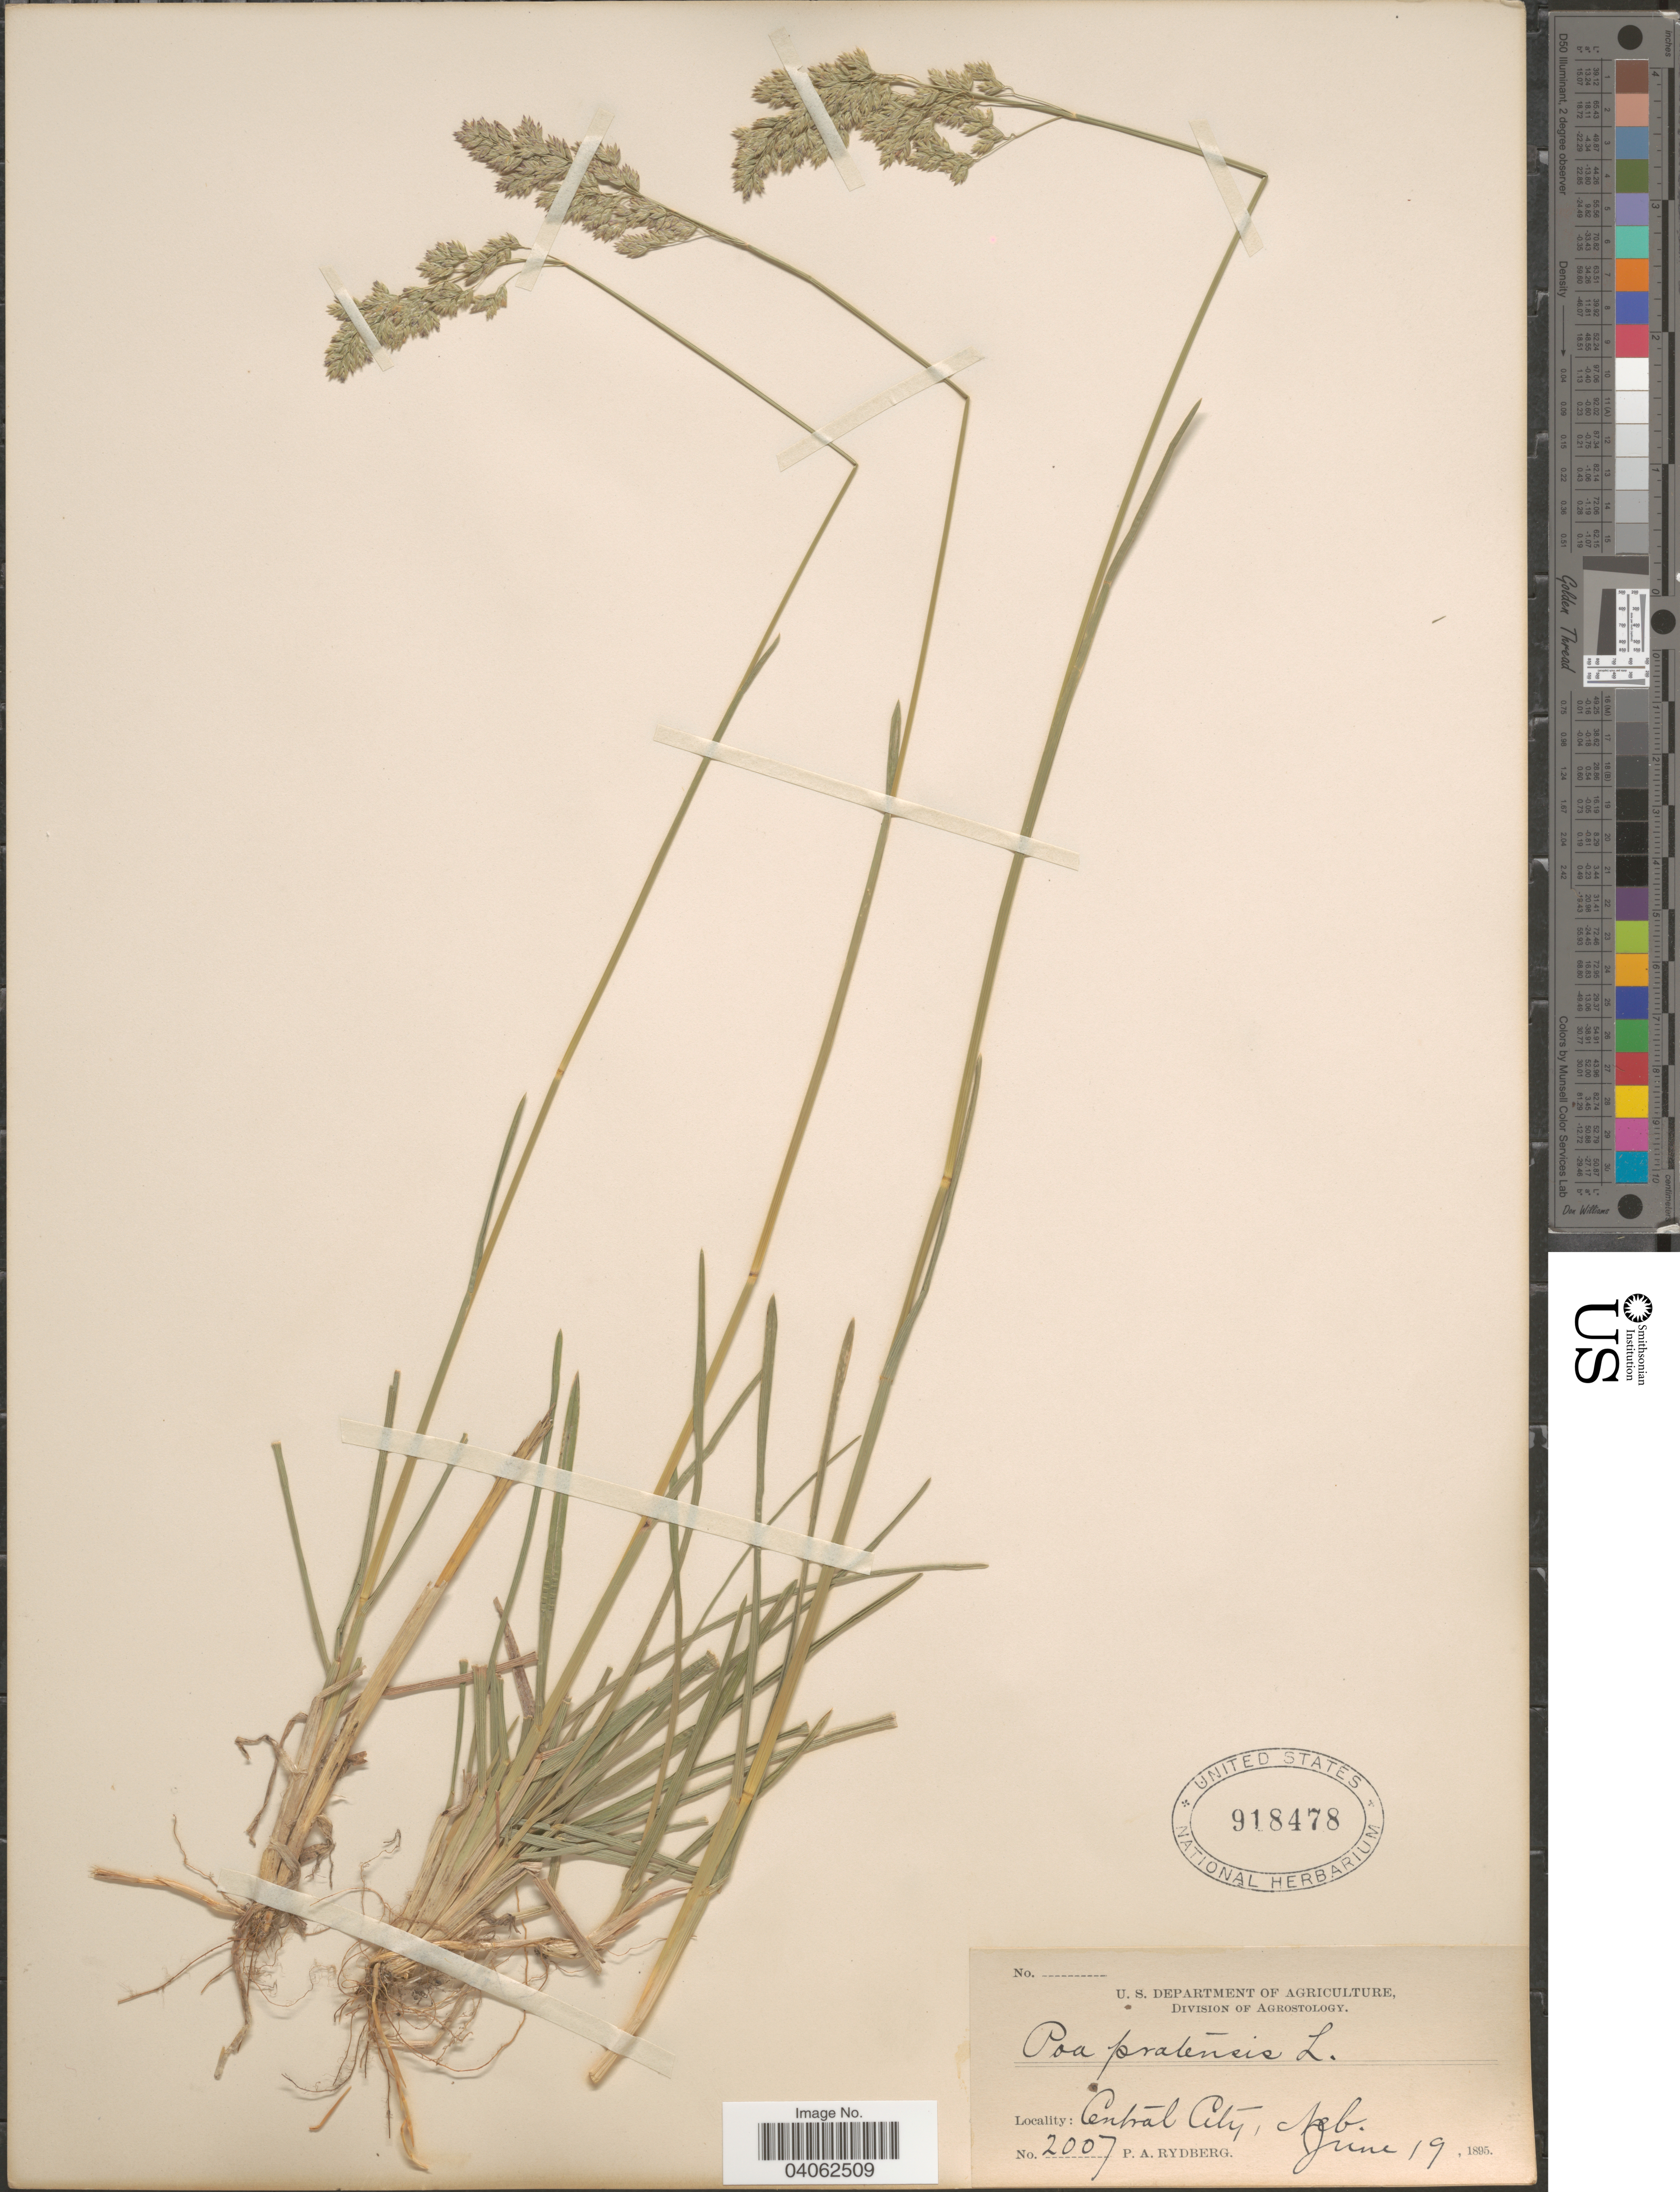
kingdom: Plantae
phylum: Tracheophyta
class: Liliopsida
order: Poales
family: Poaceae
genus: Poa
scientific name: Poa pratensis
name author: L.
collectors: P. A. Rydberg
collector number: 2007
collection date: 1895-06-19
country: United States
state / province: Nebraska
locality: Central City.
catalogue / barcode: US 918478